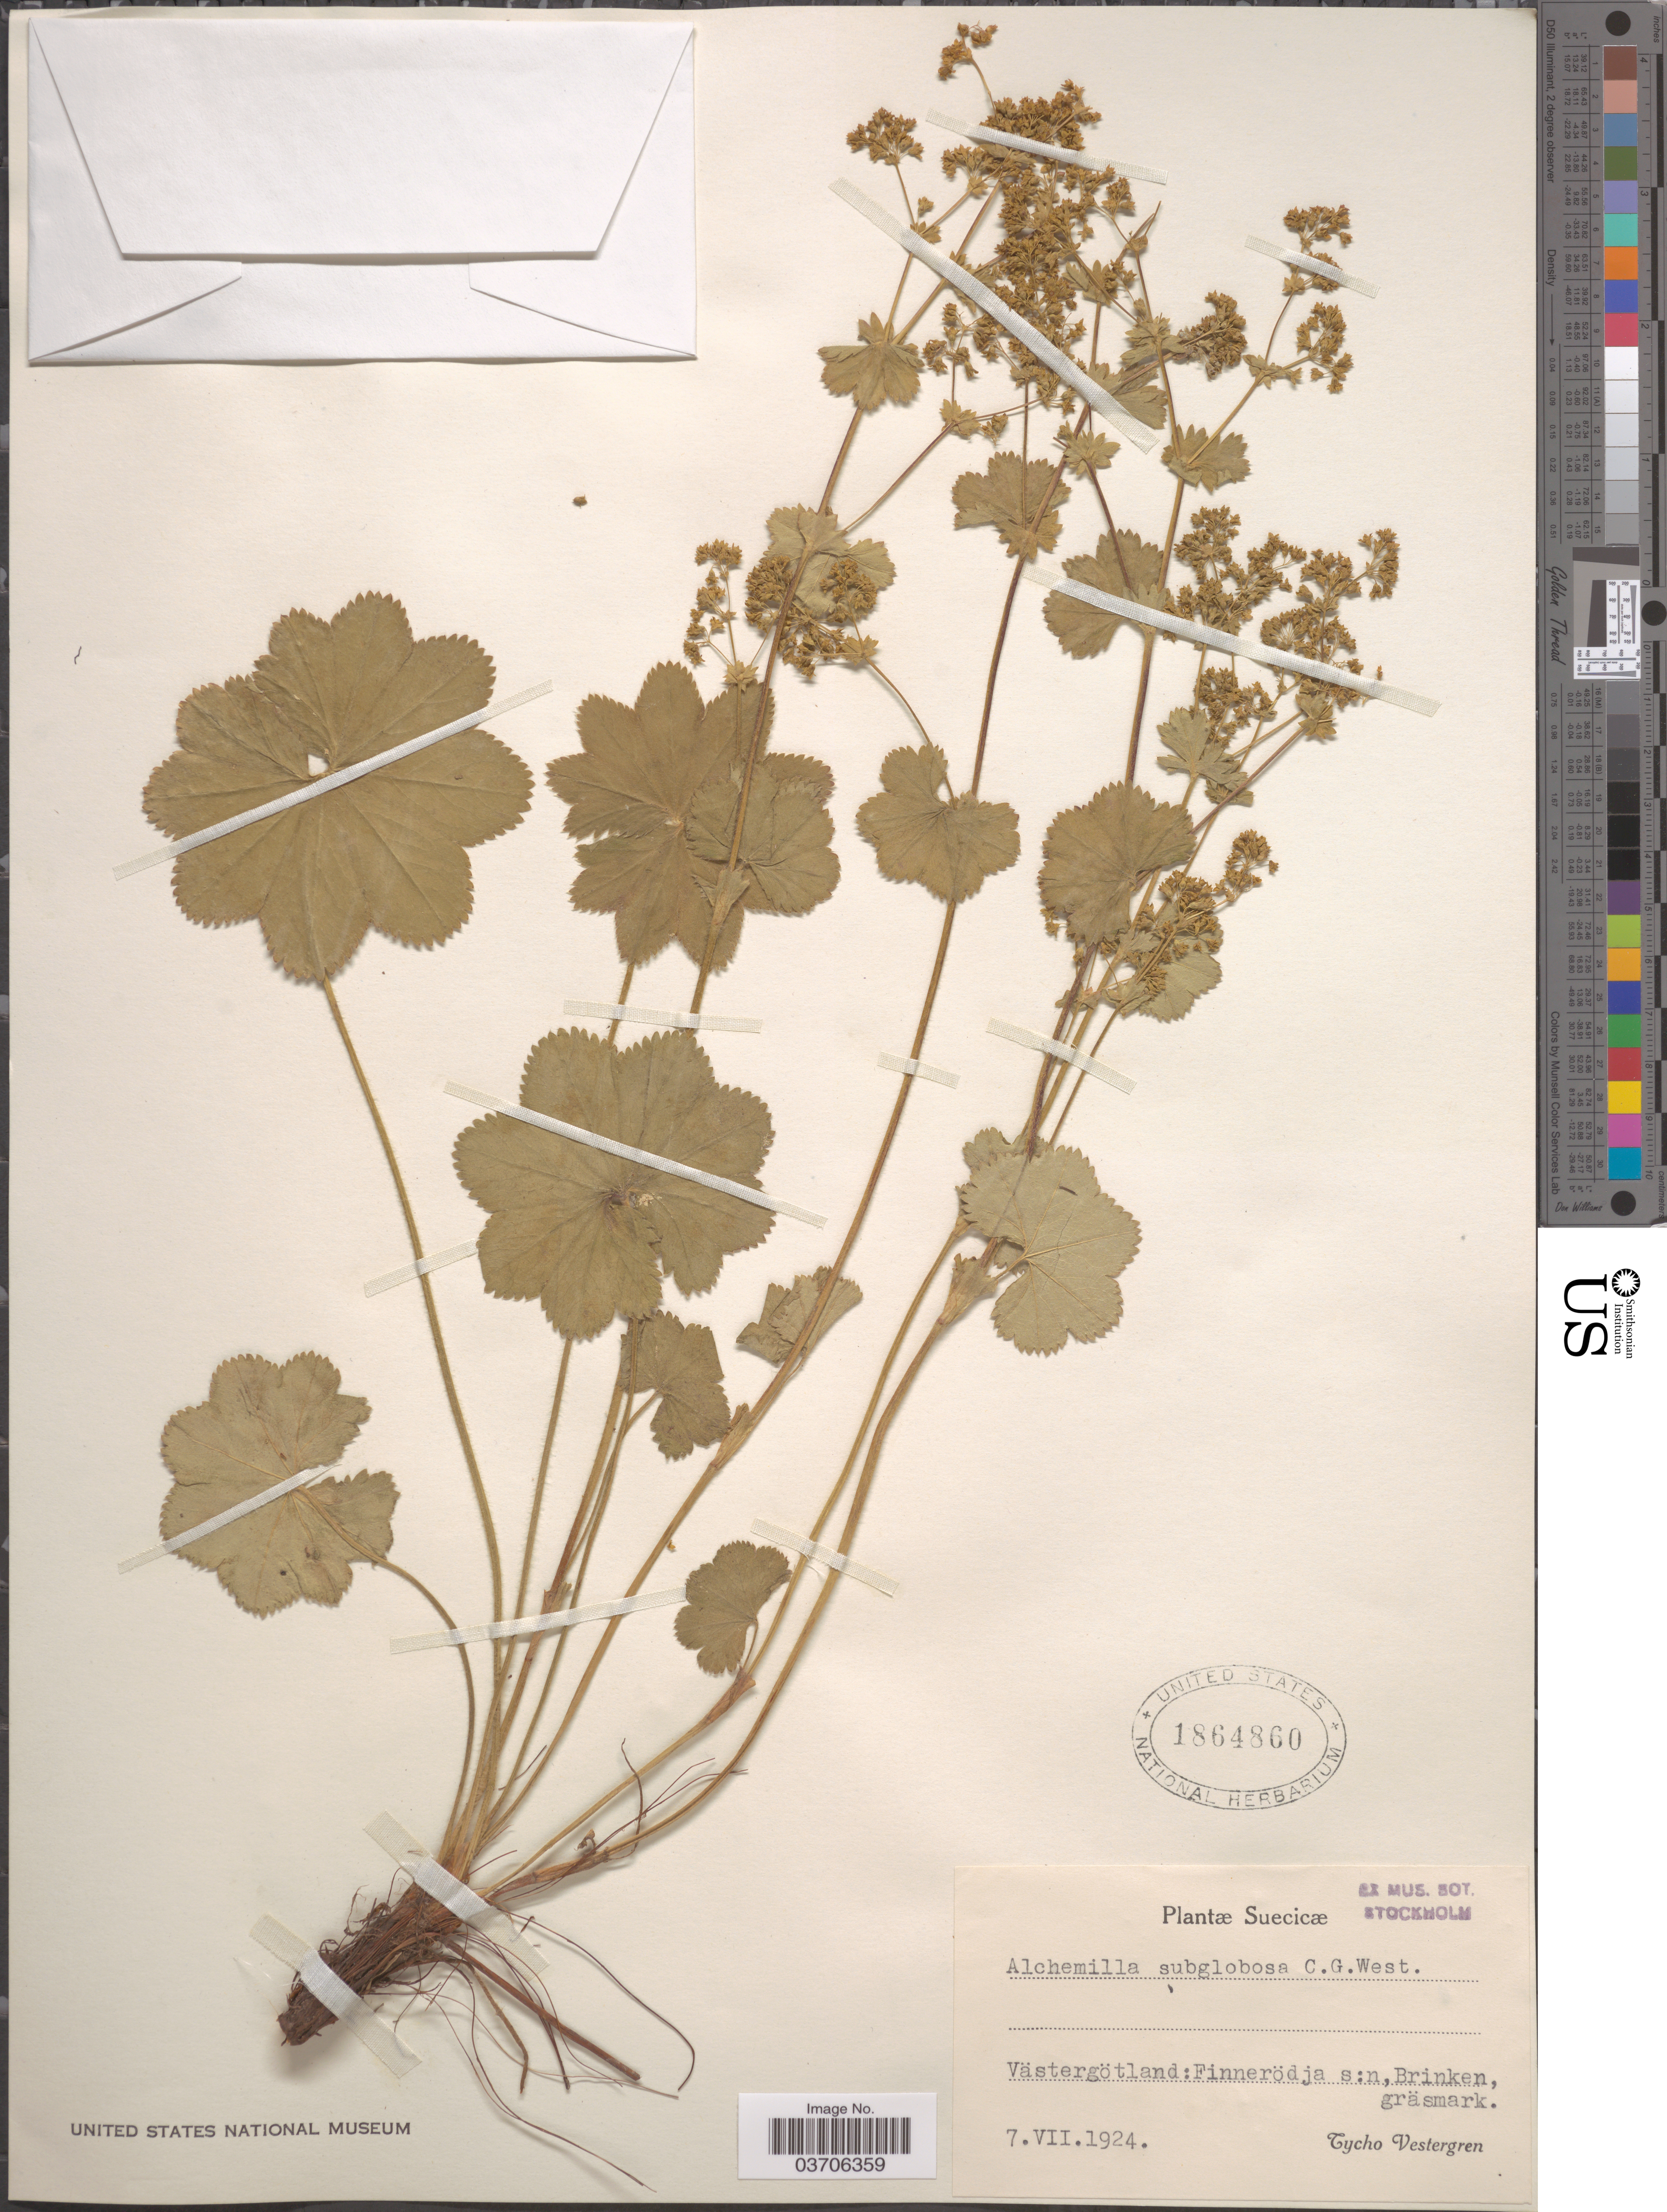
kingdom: Plantae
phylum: Tracheophyta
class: Magnoliopsida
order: Rosales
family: Rosaceae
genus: Alchemilla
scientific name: Alchemilla subglobosa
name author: Westerlund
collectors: T. Vestergren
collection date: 1924-07-07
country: Sweden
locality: Suecicæ. Västergötland: Finnerödja s:n, Brinken.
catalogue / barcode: US 1864860